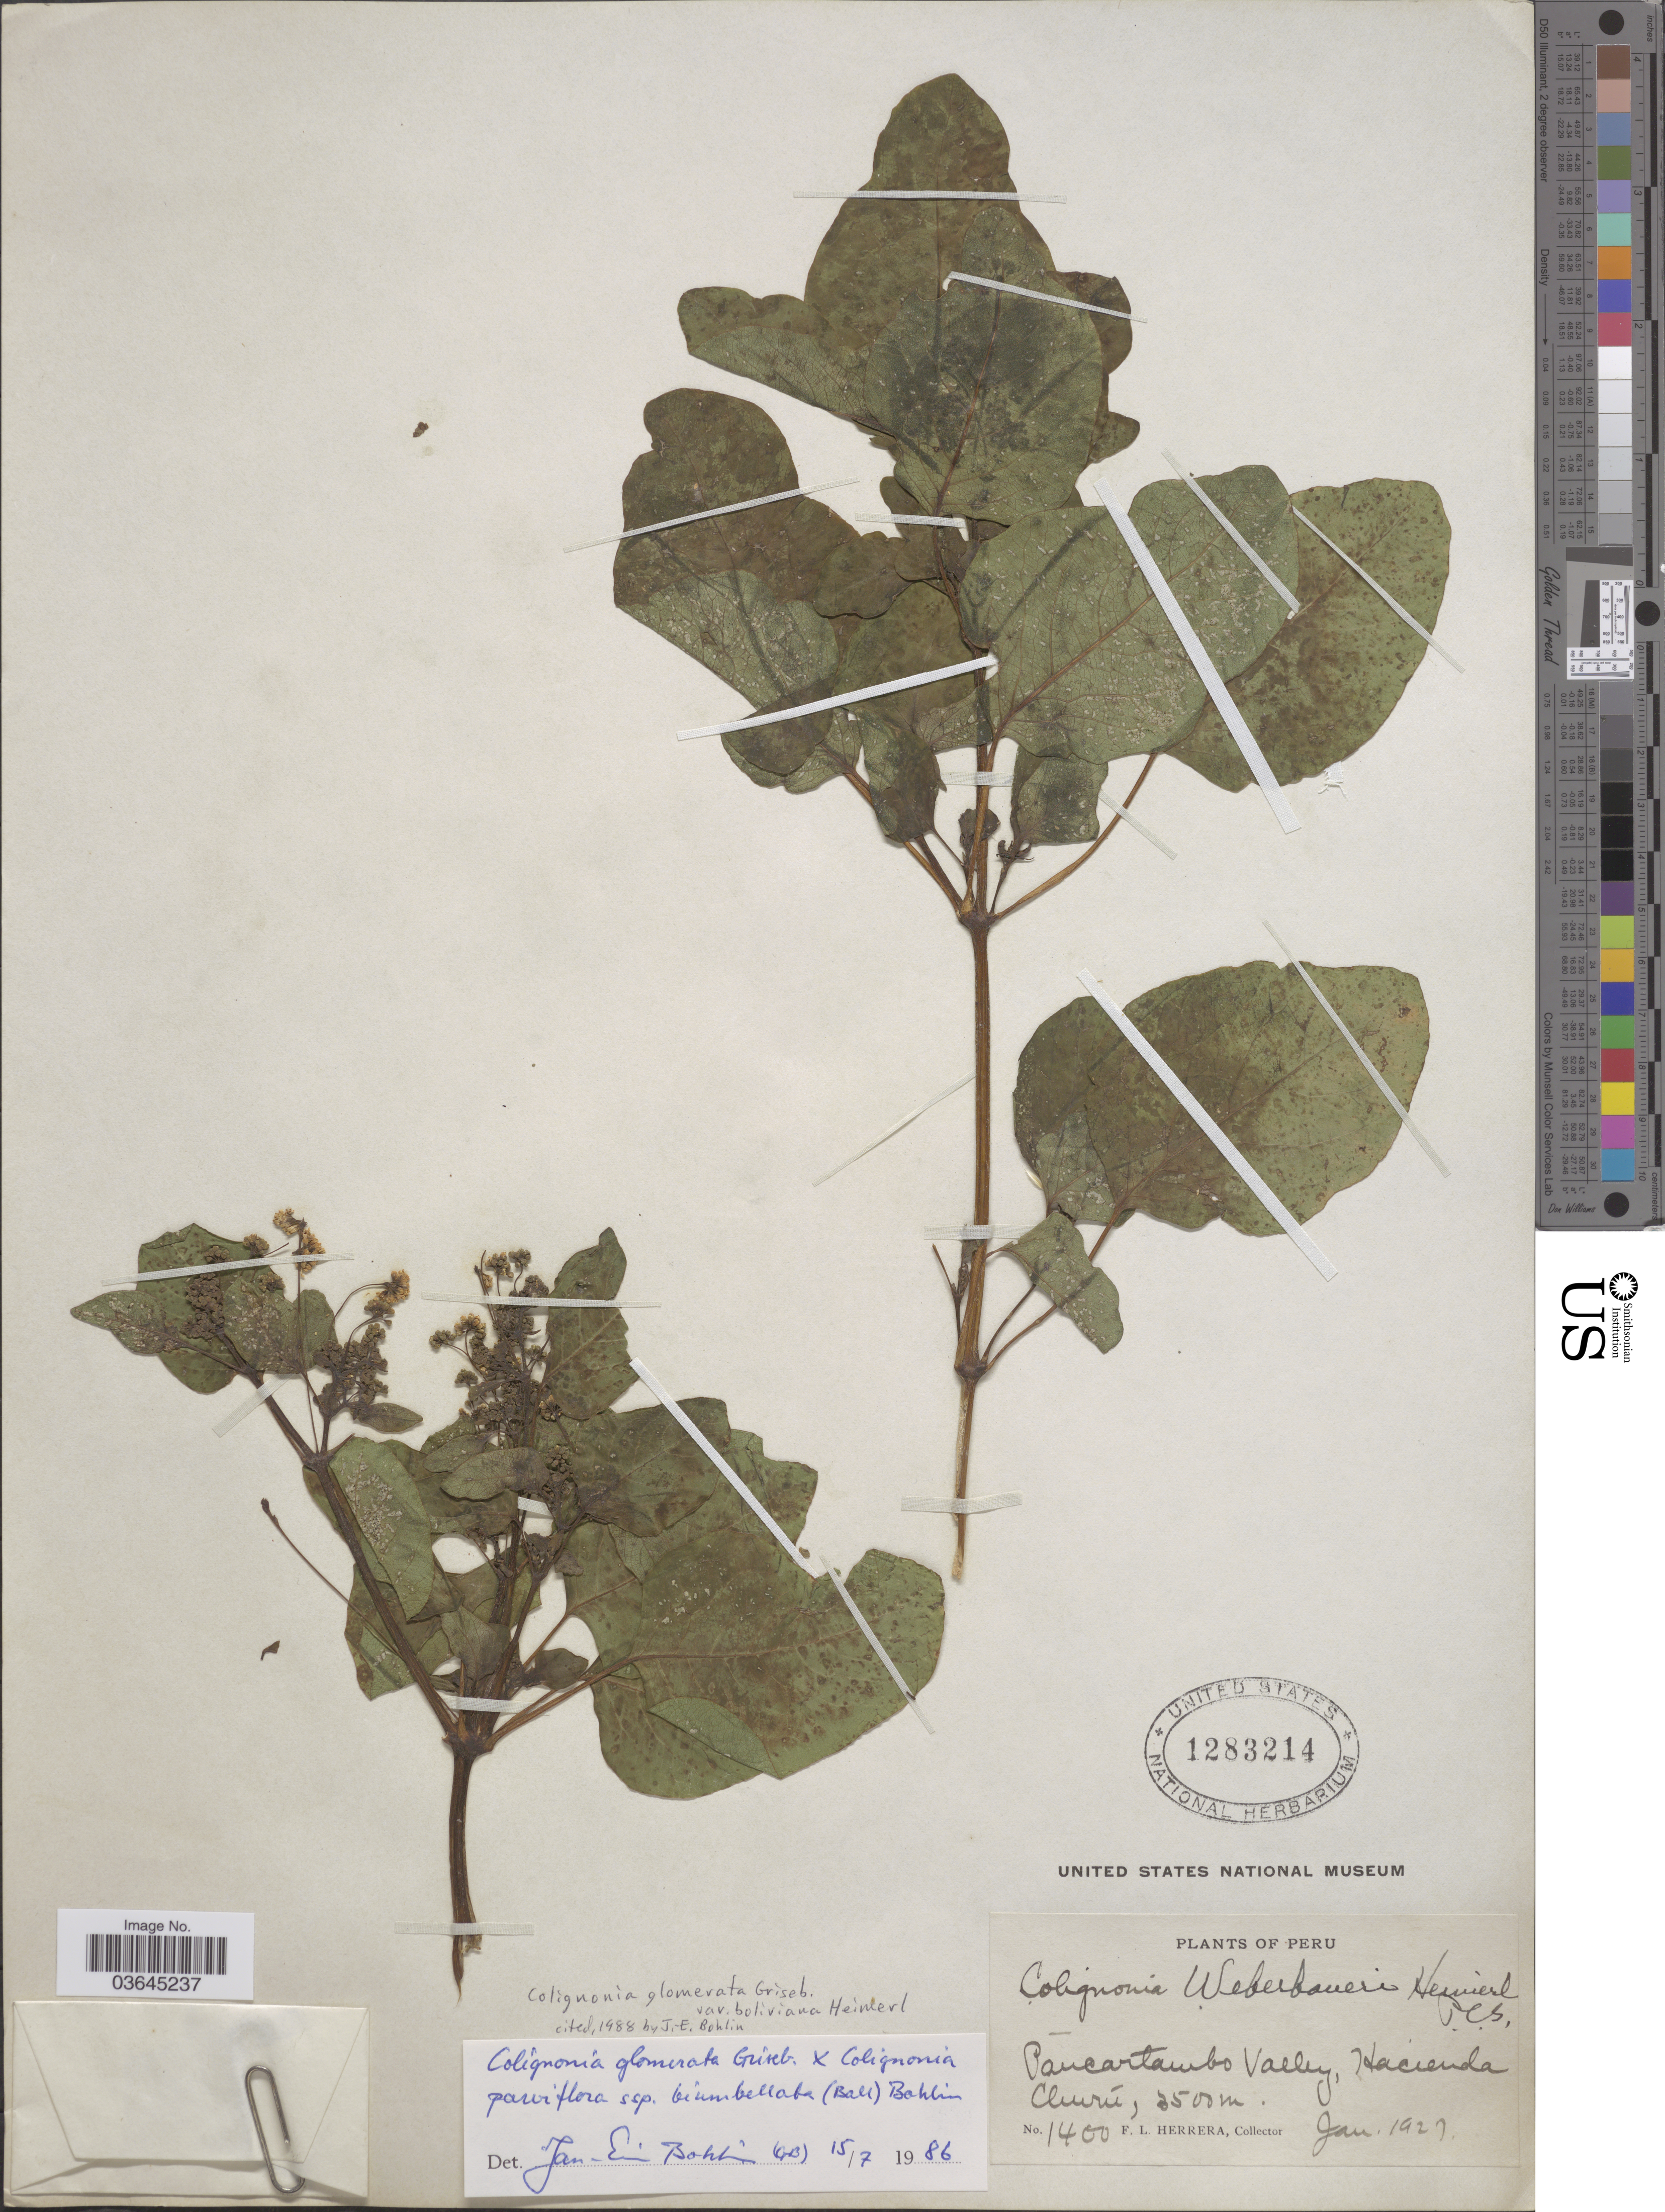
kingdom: Plantae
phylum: Tracheophyta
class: Magnoliopsida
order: Caryophyllales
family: Nyctaginaceae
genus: Colignonia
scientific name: Colignonia glomerata var. boliviana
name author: Heimerl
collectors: F. L. Herrera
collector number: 1400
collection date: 1927-01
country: Peru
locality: Paucartambo Valley, Hacienda Churú.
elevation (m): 3500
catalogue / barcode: US 1283214